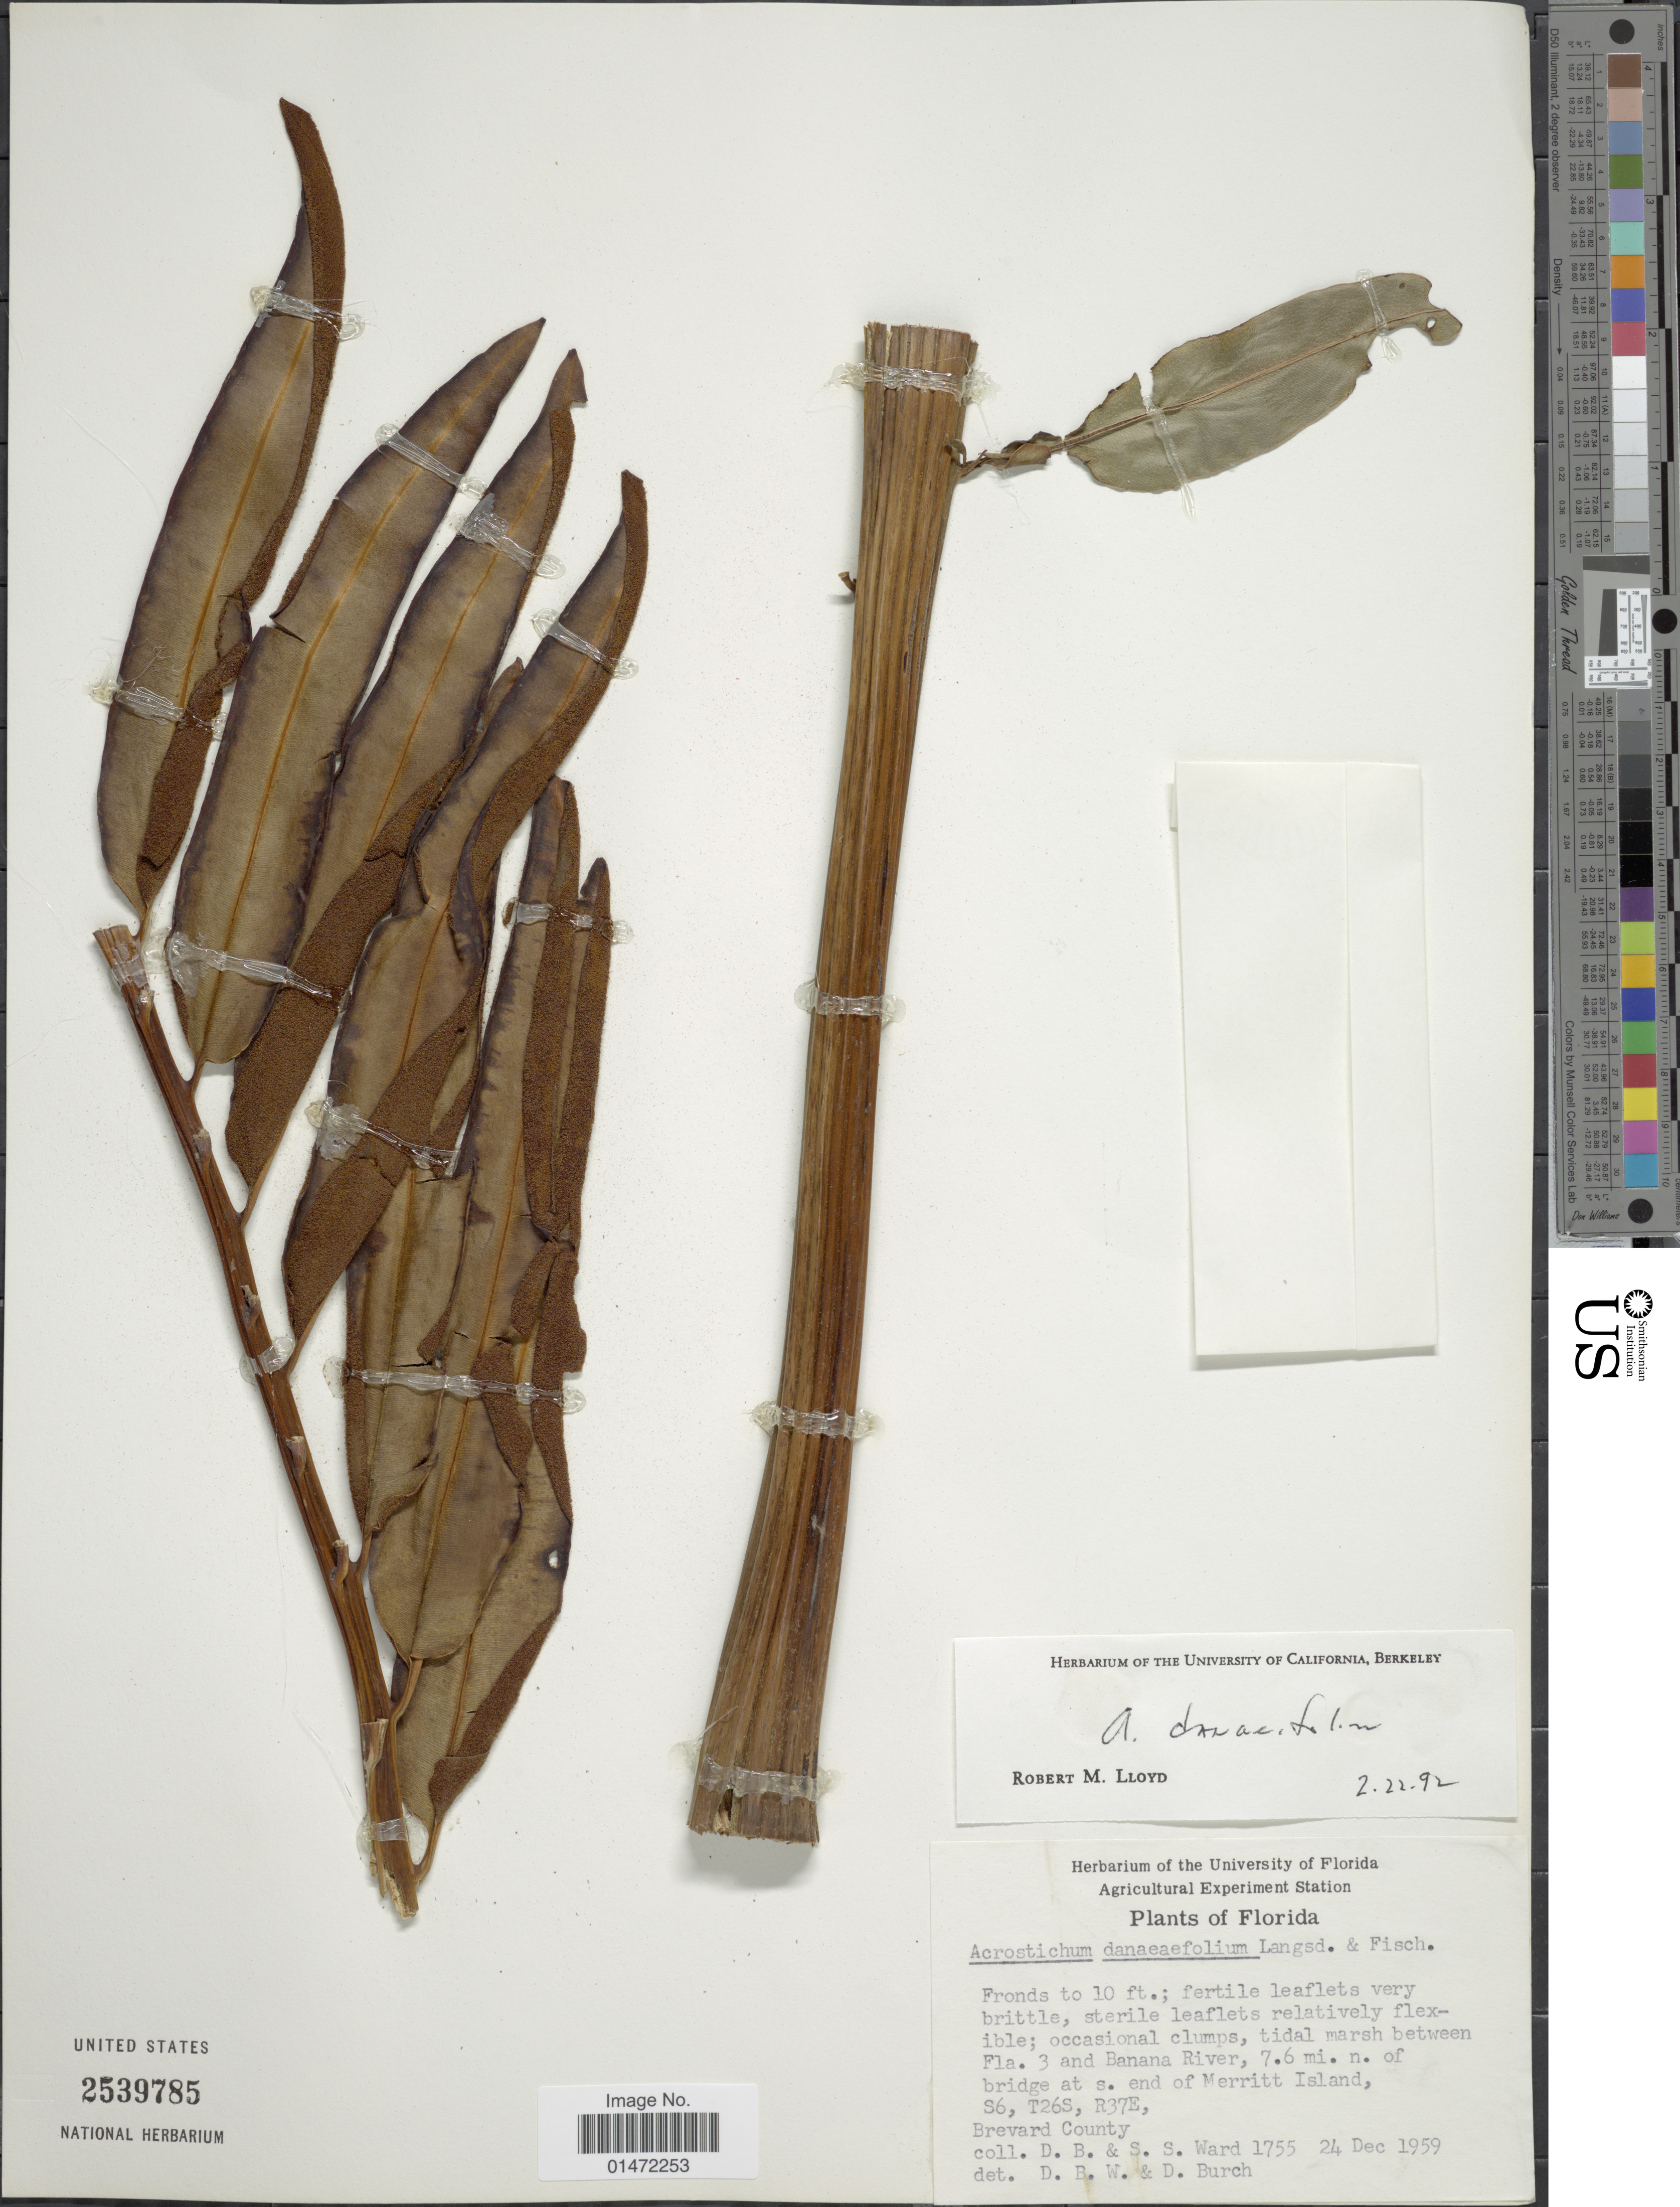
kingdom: Plantae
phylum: Tracheophyta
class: Polypodiopsida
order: Polypodiales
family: Pteridaceae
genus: Acrostichum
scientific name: Acrostichum danaeifolium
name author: Langsd. & Fisch.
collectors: D. B. Ward & S. S. Ward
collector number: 1755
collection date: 1959-12-24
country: United States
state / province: Florida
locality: Tidal marsh between Fla. 3 and Banana River, 7.6 mi. n. of bridge at s. end of Merritt Island, S6, T26S, R37E, Brevard County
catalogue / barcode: US 2539785